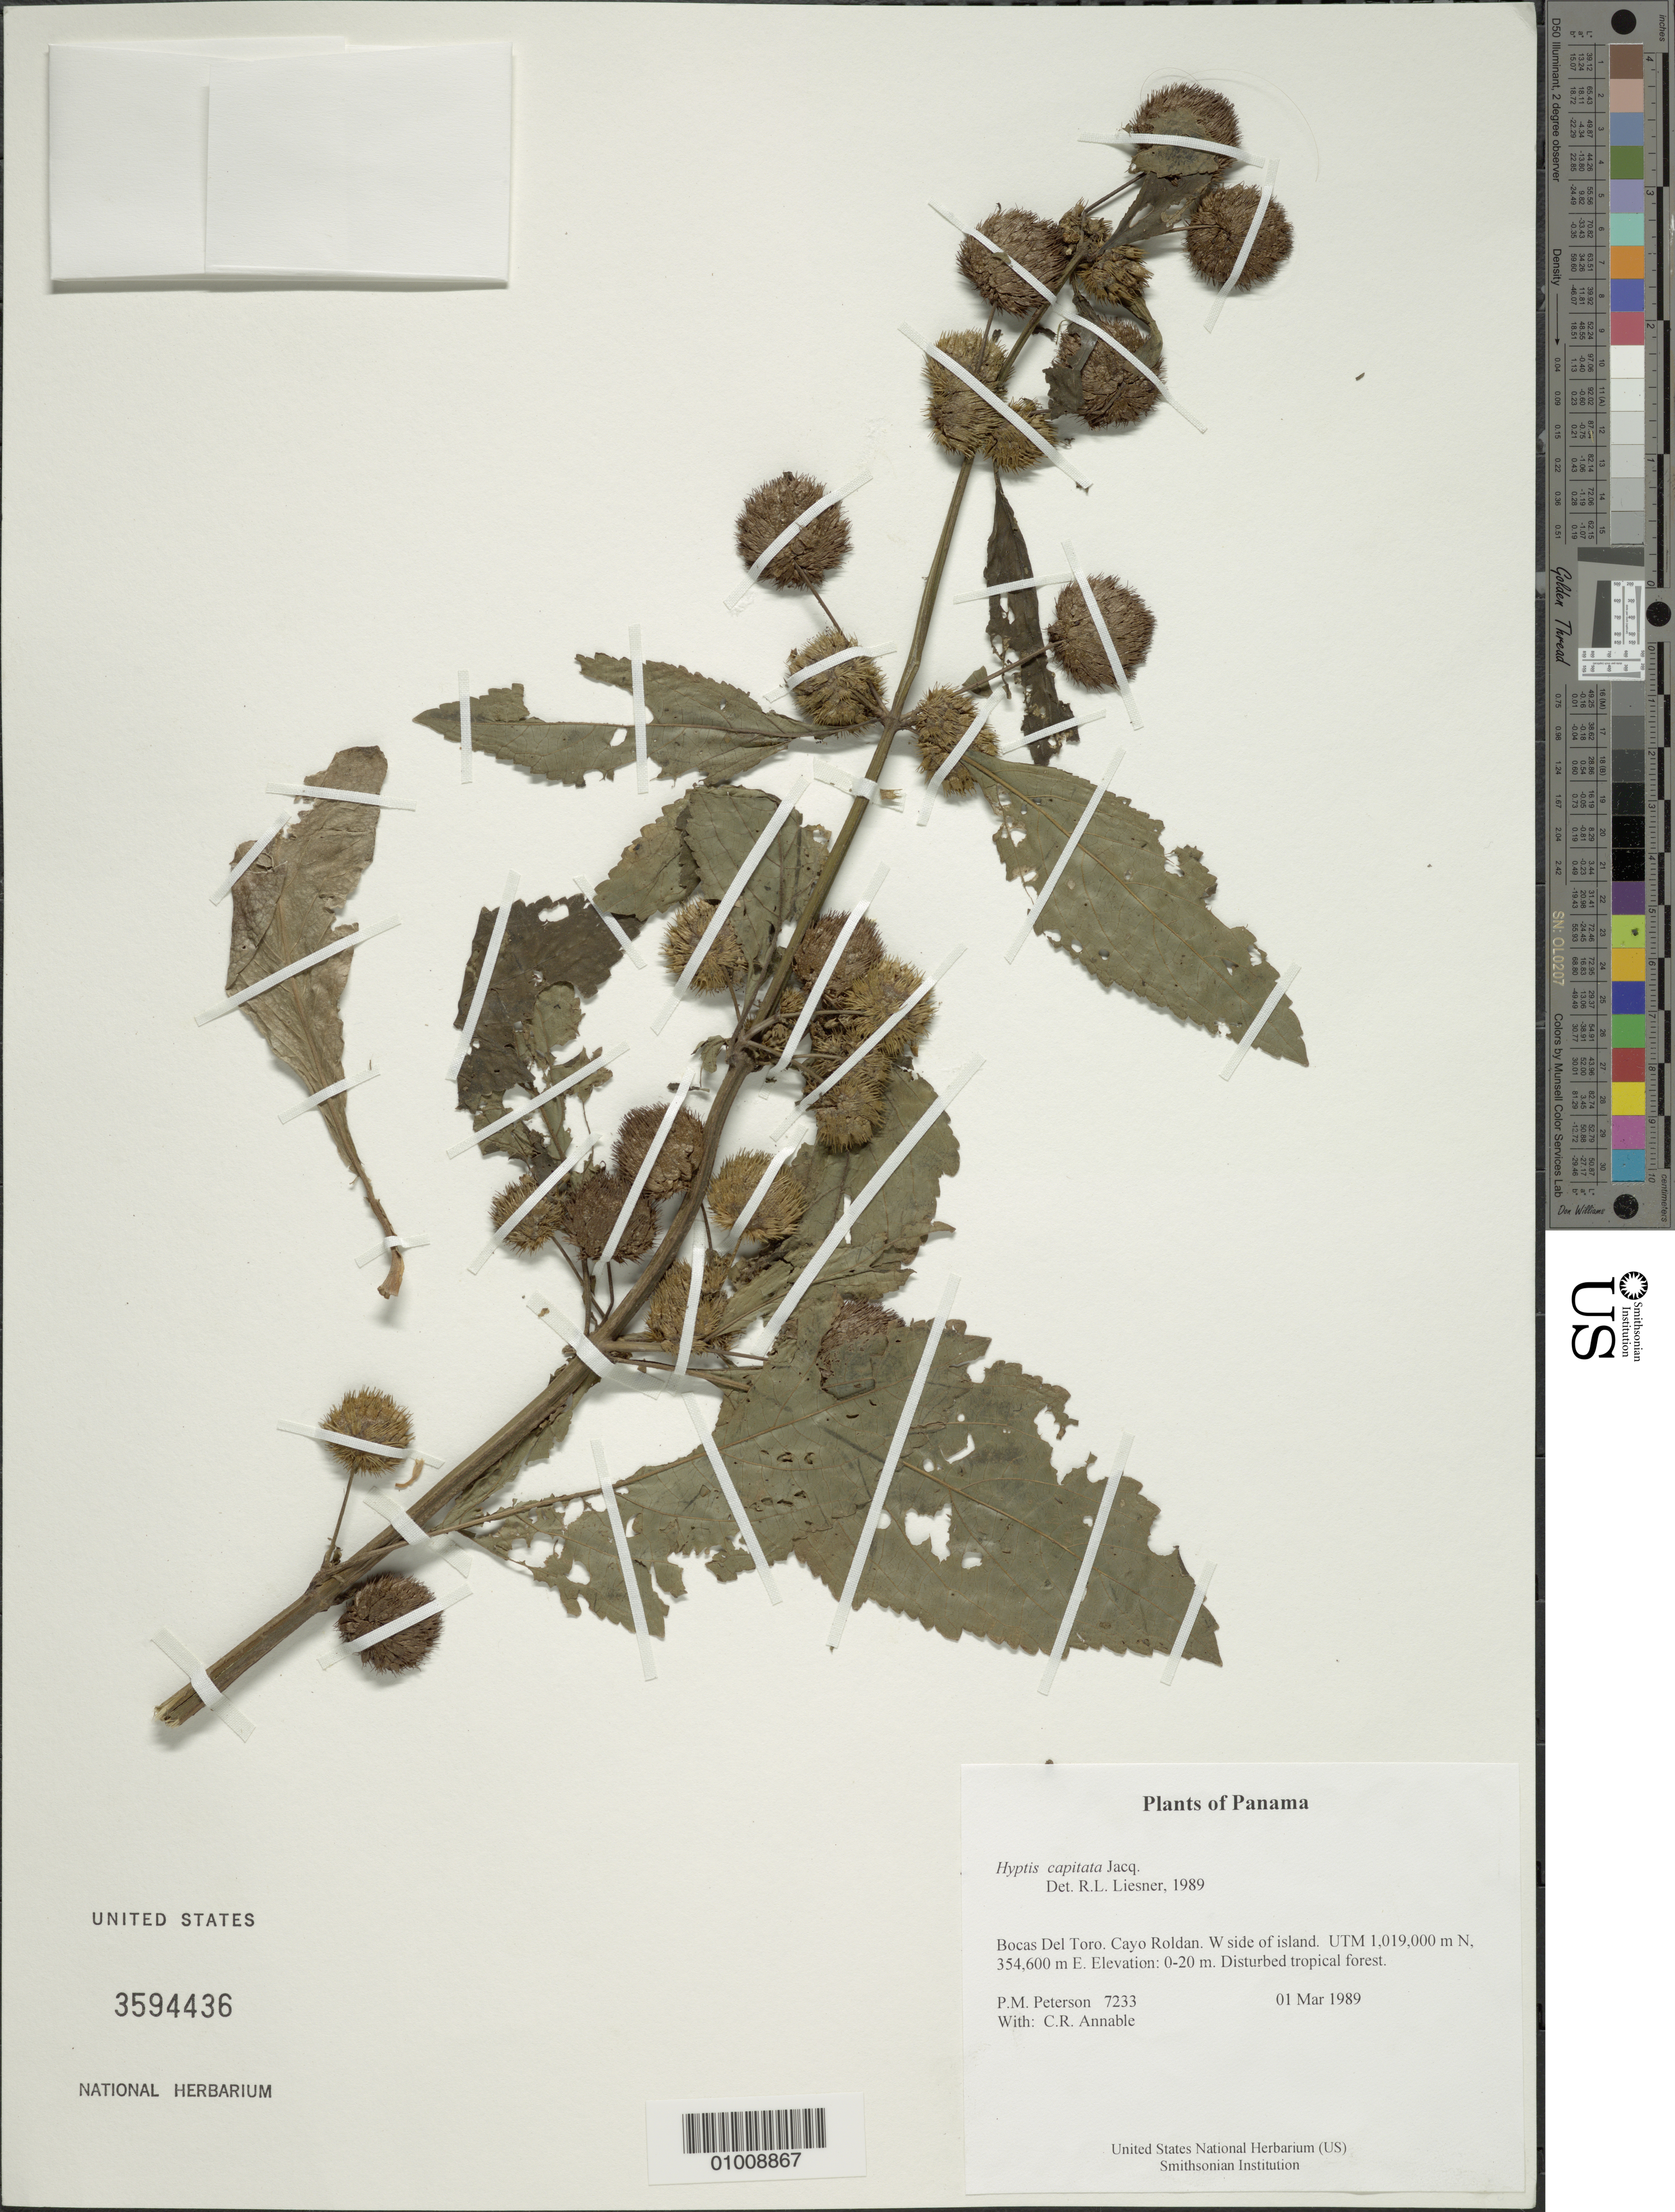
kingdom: Plantae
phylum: Tracheophyta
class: Magnoliopsida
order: Lamiales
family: Lamiaceae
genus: Hyptis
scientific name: Hyptis capitata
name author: Jacq.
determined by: Liesner, R. L.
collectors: P. M. Peterson & C. R. Annable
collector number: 07233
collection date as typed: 01 Mar 1989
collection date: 1989-03-01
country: Panama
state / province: Bocas del Toro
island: Cayo Roldan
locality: W side of island. UTM 1,019,000 m N, 354,600 m E.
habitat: Disturbed tropical forest.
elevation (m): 0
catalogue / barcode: US 3594436